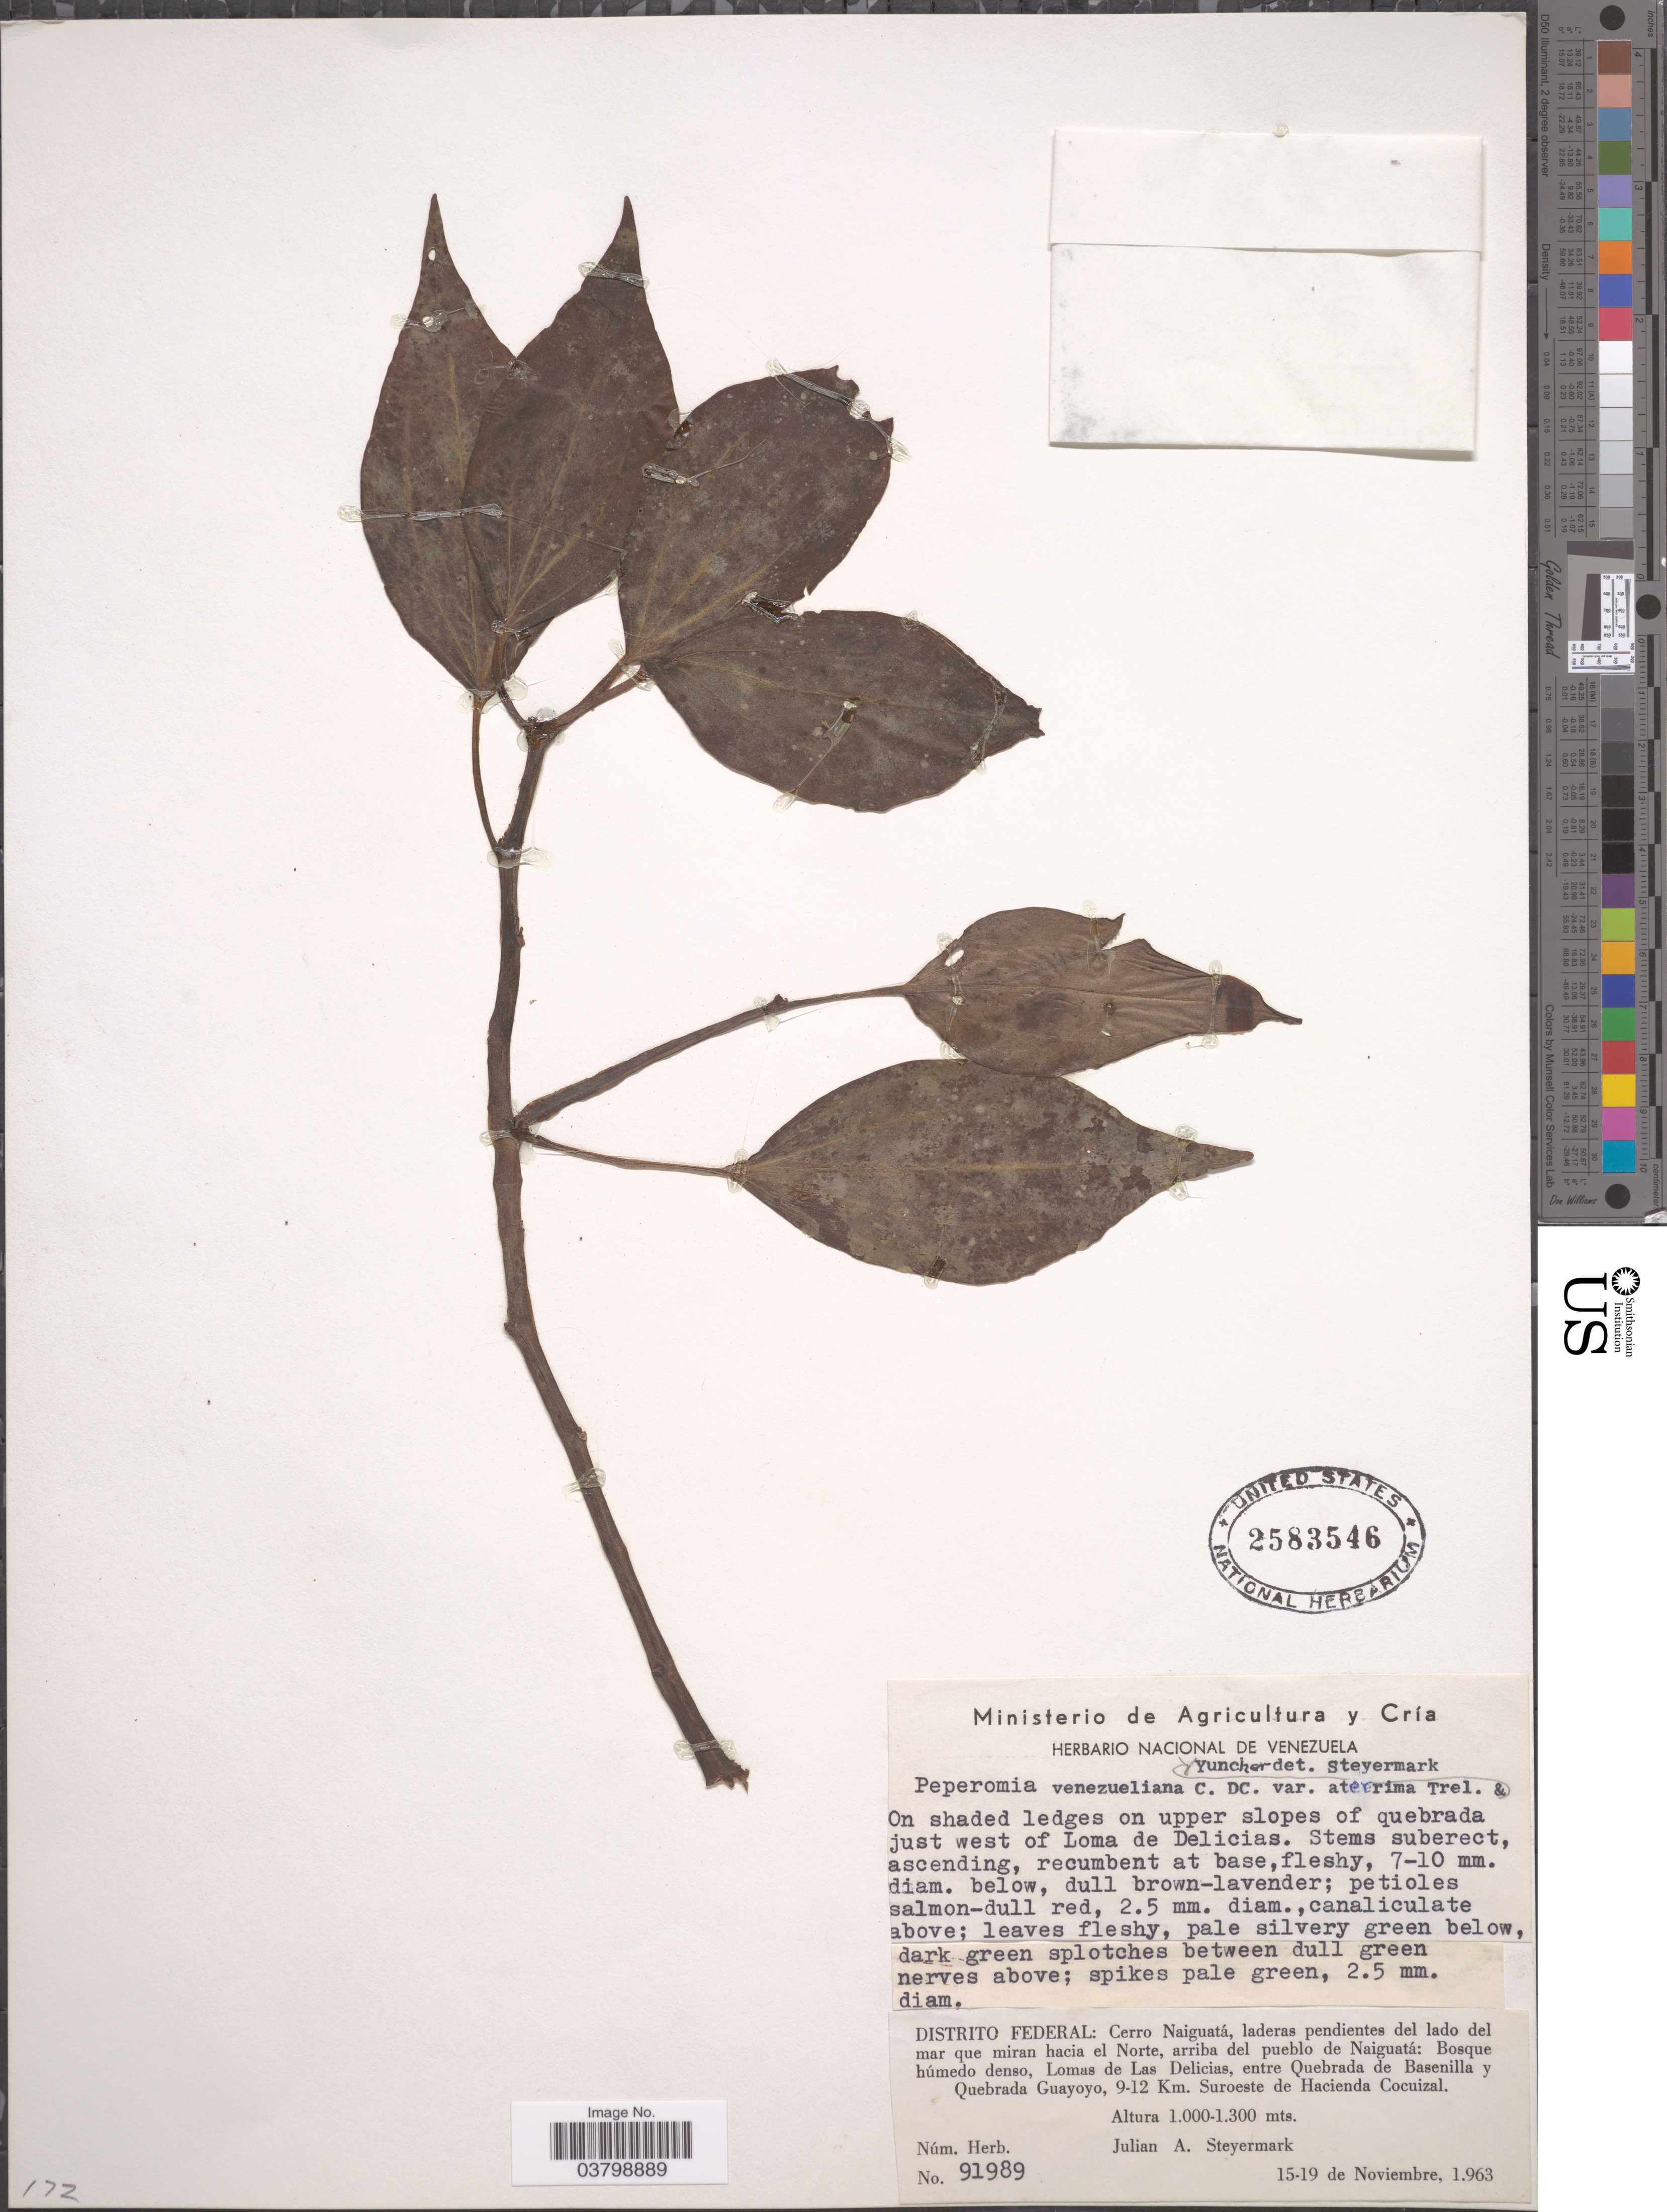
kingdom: Plantae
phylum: Tracheophyta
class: Magnoliopsida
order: Piperales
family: Piperaceae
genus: Peperomia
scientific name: Peperomia trinervis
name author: Ruiz & Pav.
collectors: J. Steyermark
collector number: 91989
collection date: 1963-11-15/1963-11-19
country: Venezuela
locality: Distrito Federal: Cerro Naiguatá, laderas pendientes del lado del mar que miran hacia el Norte, arriba del pueblo de Naiguatá: Bosque húmedo denso, Lomas de Las Delicias, entre Quebrada de Basenilla y Quebrada Guayoyo, 9-12 Km. Suroeste de Hacienda Cocuizal.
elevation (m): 1000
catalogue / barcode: US 2583546